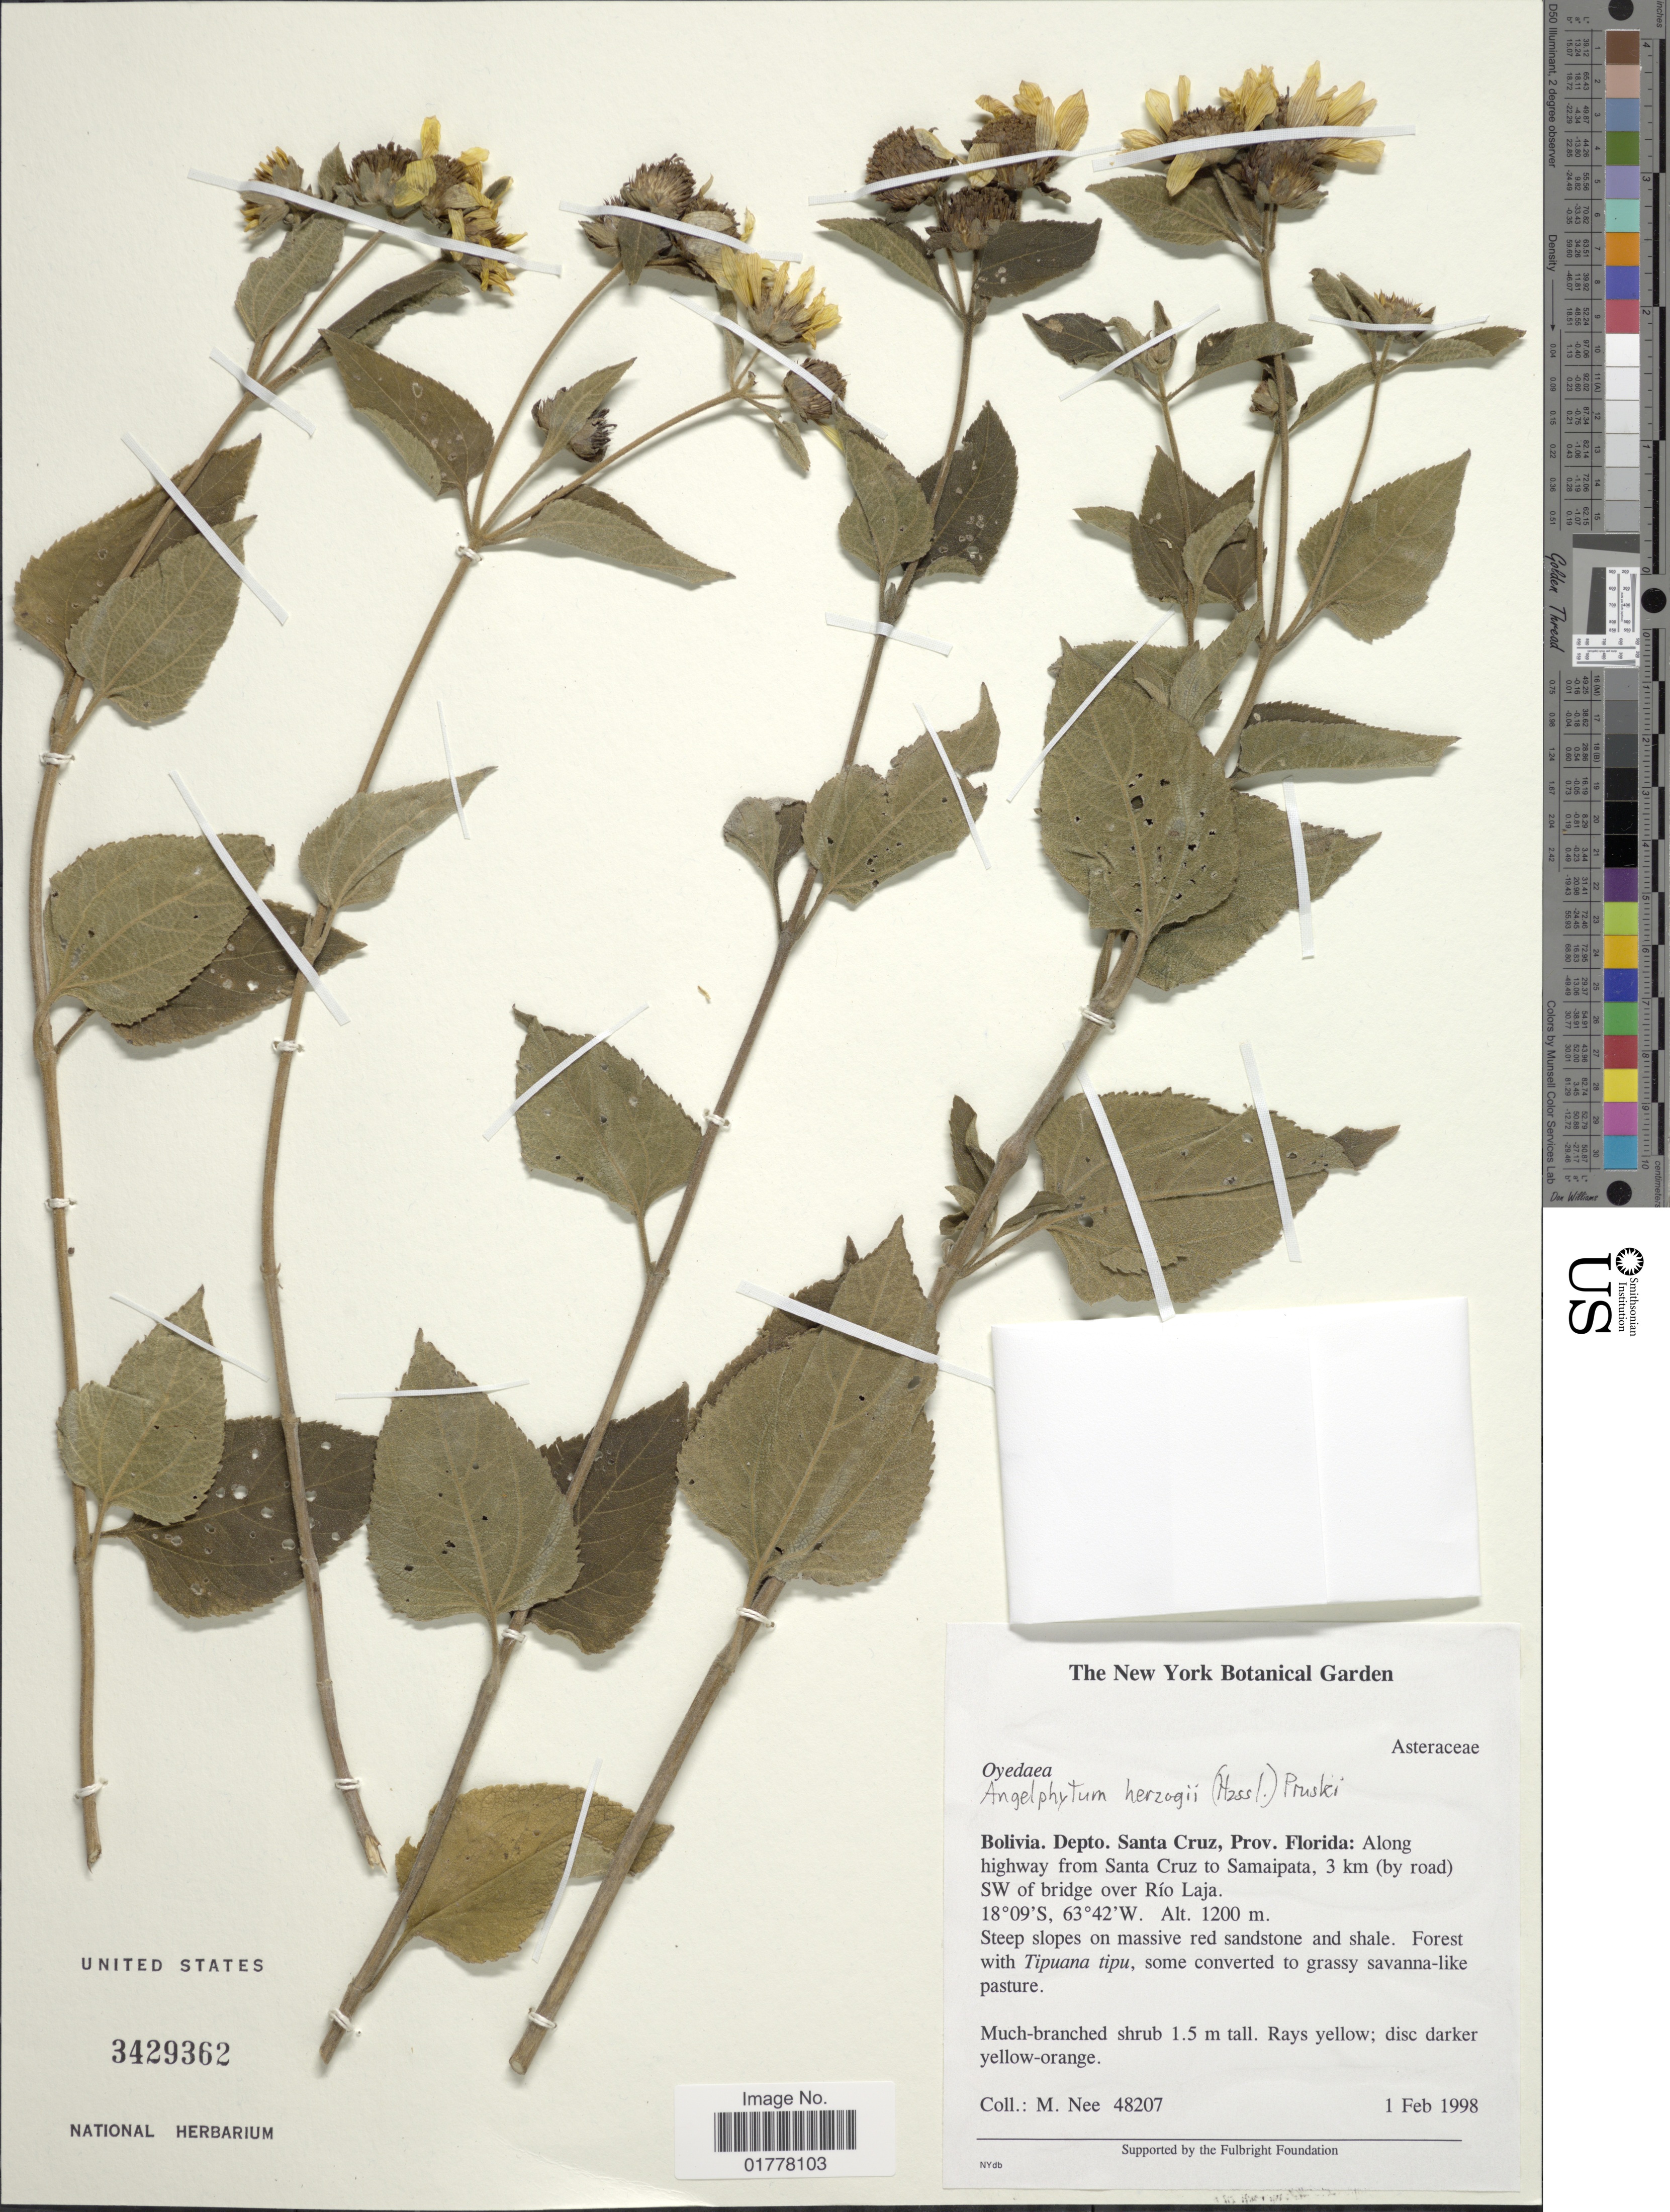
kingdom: Plantae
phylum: Tracheophyta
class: Magnoliopsida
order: Asterales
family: Asteraceae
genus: Angelphytum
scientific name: Angelphytum hertzogii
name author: (Hassl.) Pruski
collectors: M. Nee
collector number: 48207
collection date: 1998-02-01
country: Bolivia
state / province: Santa Cruz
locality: Bolivia. Depto. Santa Cruz, Prov. Florida: Along highway from Santa Cruz to Samaipata, 3 km (by road) SW of bridge over Río Laja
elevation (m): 1200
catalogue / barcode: US 3429362